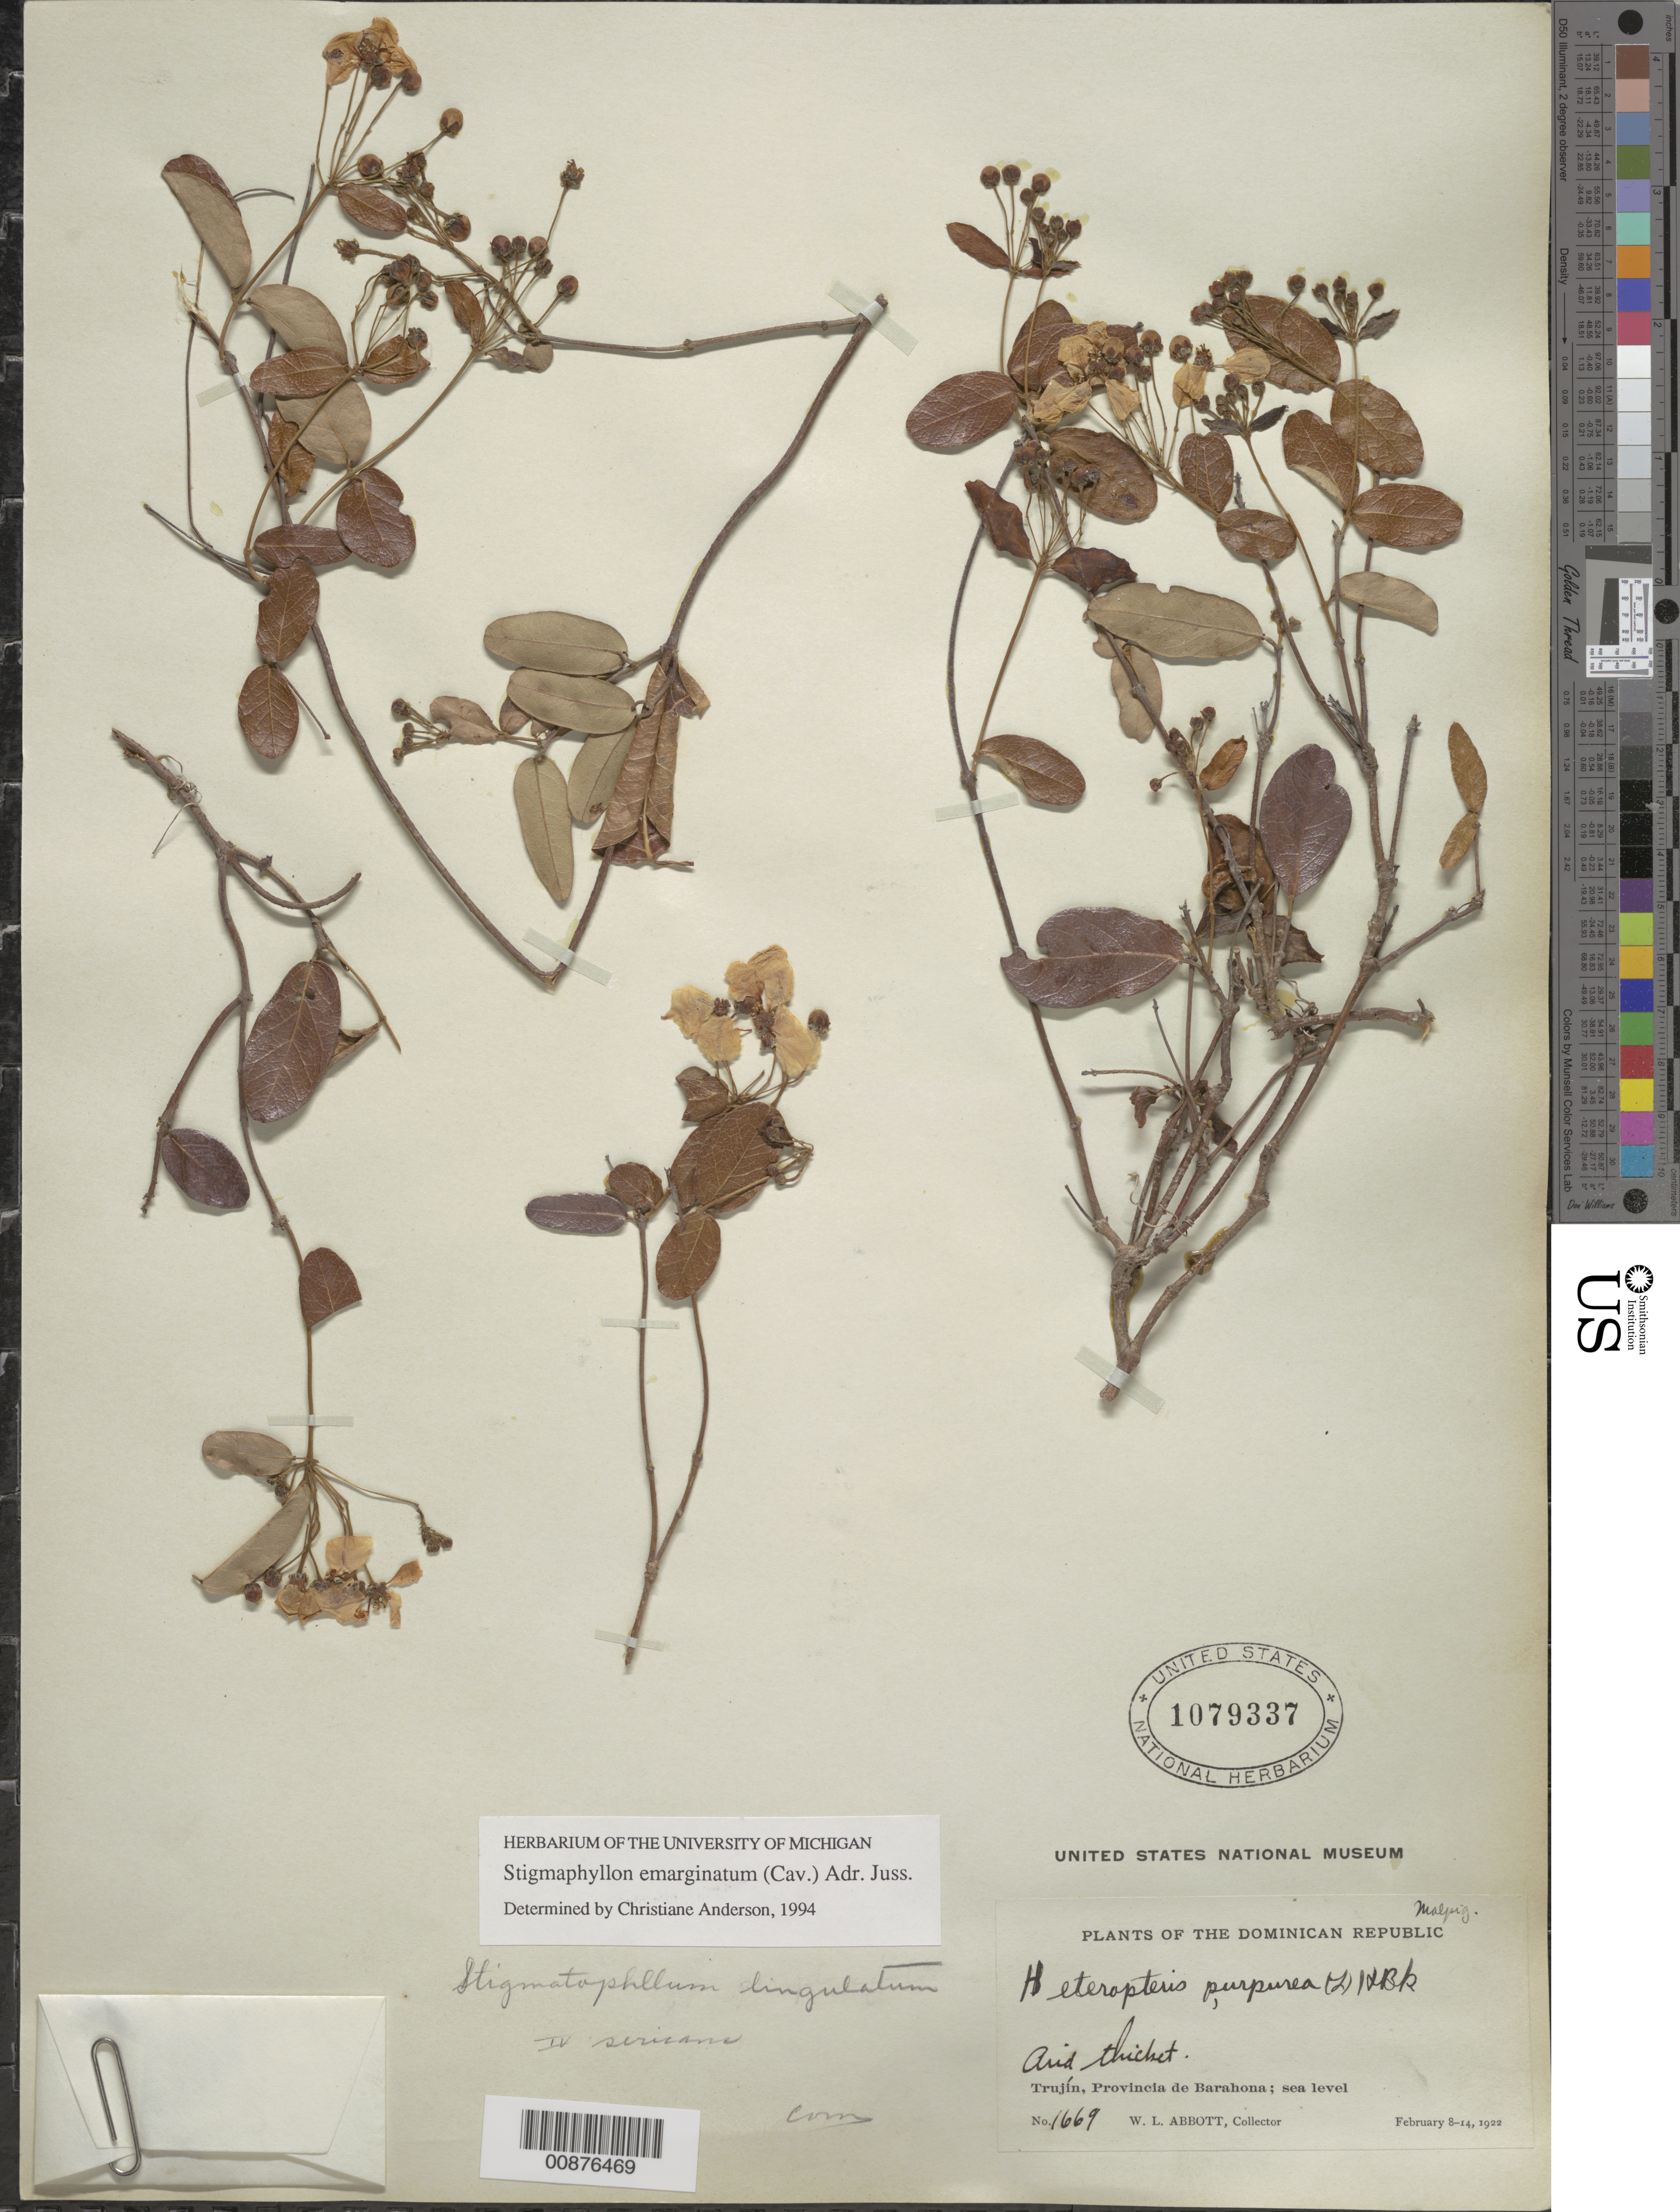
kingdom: Plantae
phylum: Tracheophyta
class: Magnoliopsida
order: Malpighiales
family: Malpighiaceae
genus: Stigmaphyllon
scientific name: Stigmaphyllon emarginatum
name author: (Cav.) A. Juss.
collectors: W. L. Abbott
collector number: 1669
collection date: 1922-02-08/1922-02-14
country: Dominican Republic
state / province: Barahona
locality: Trujín.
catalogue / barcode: US 1079337